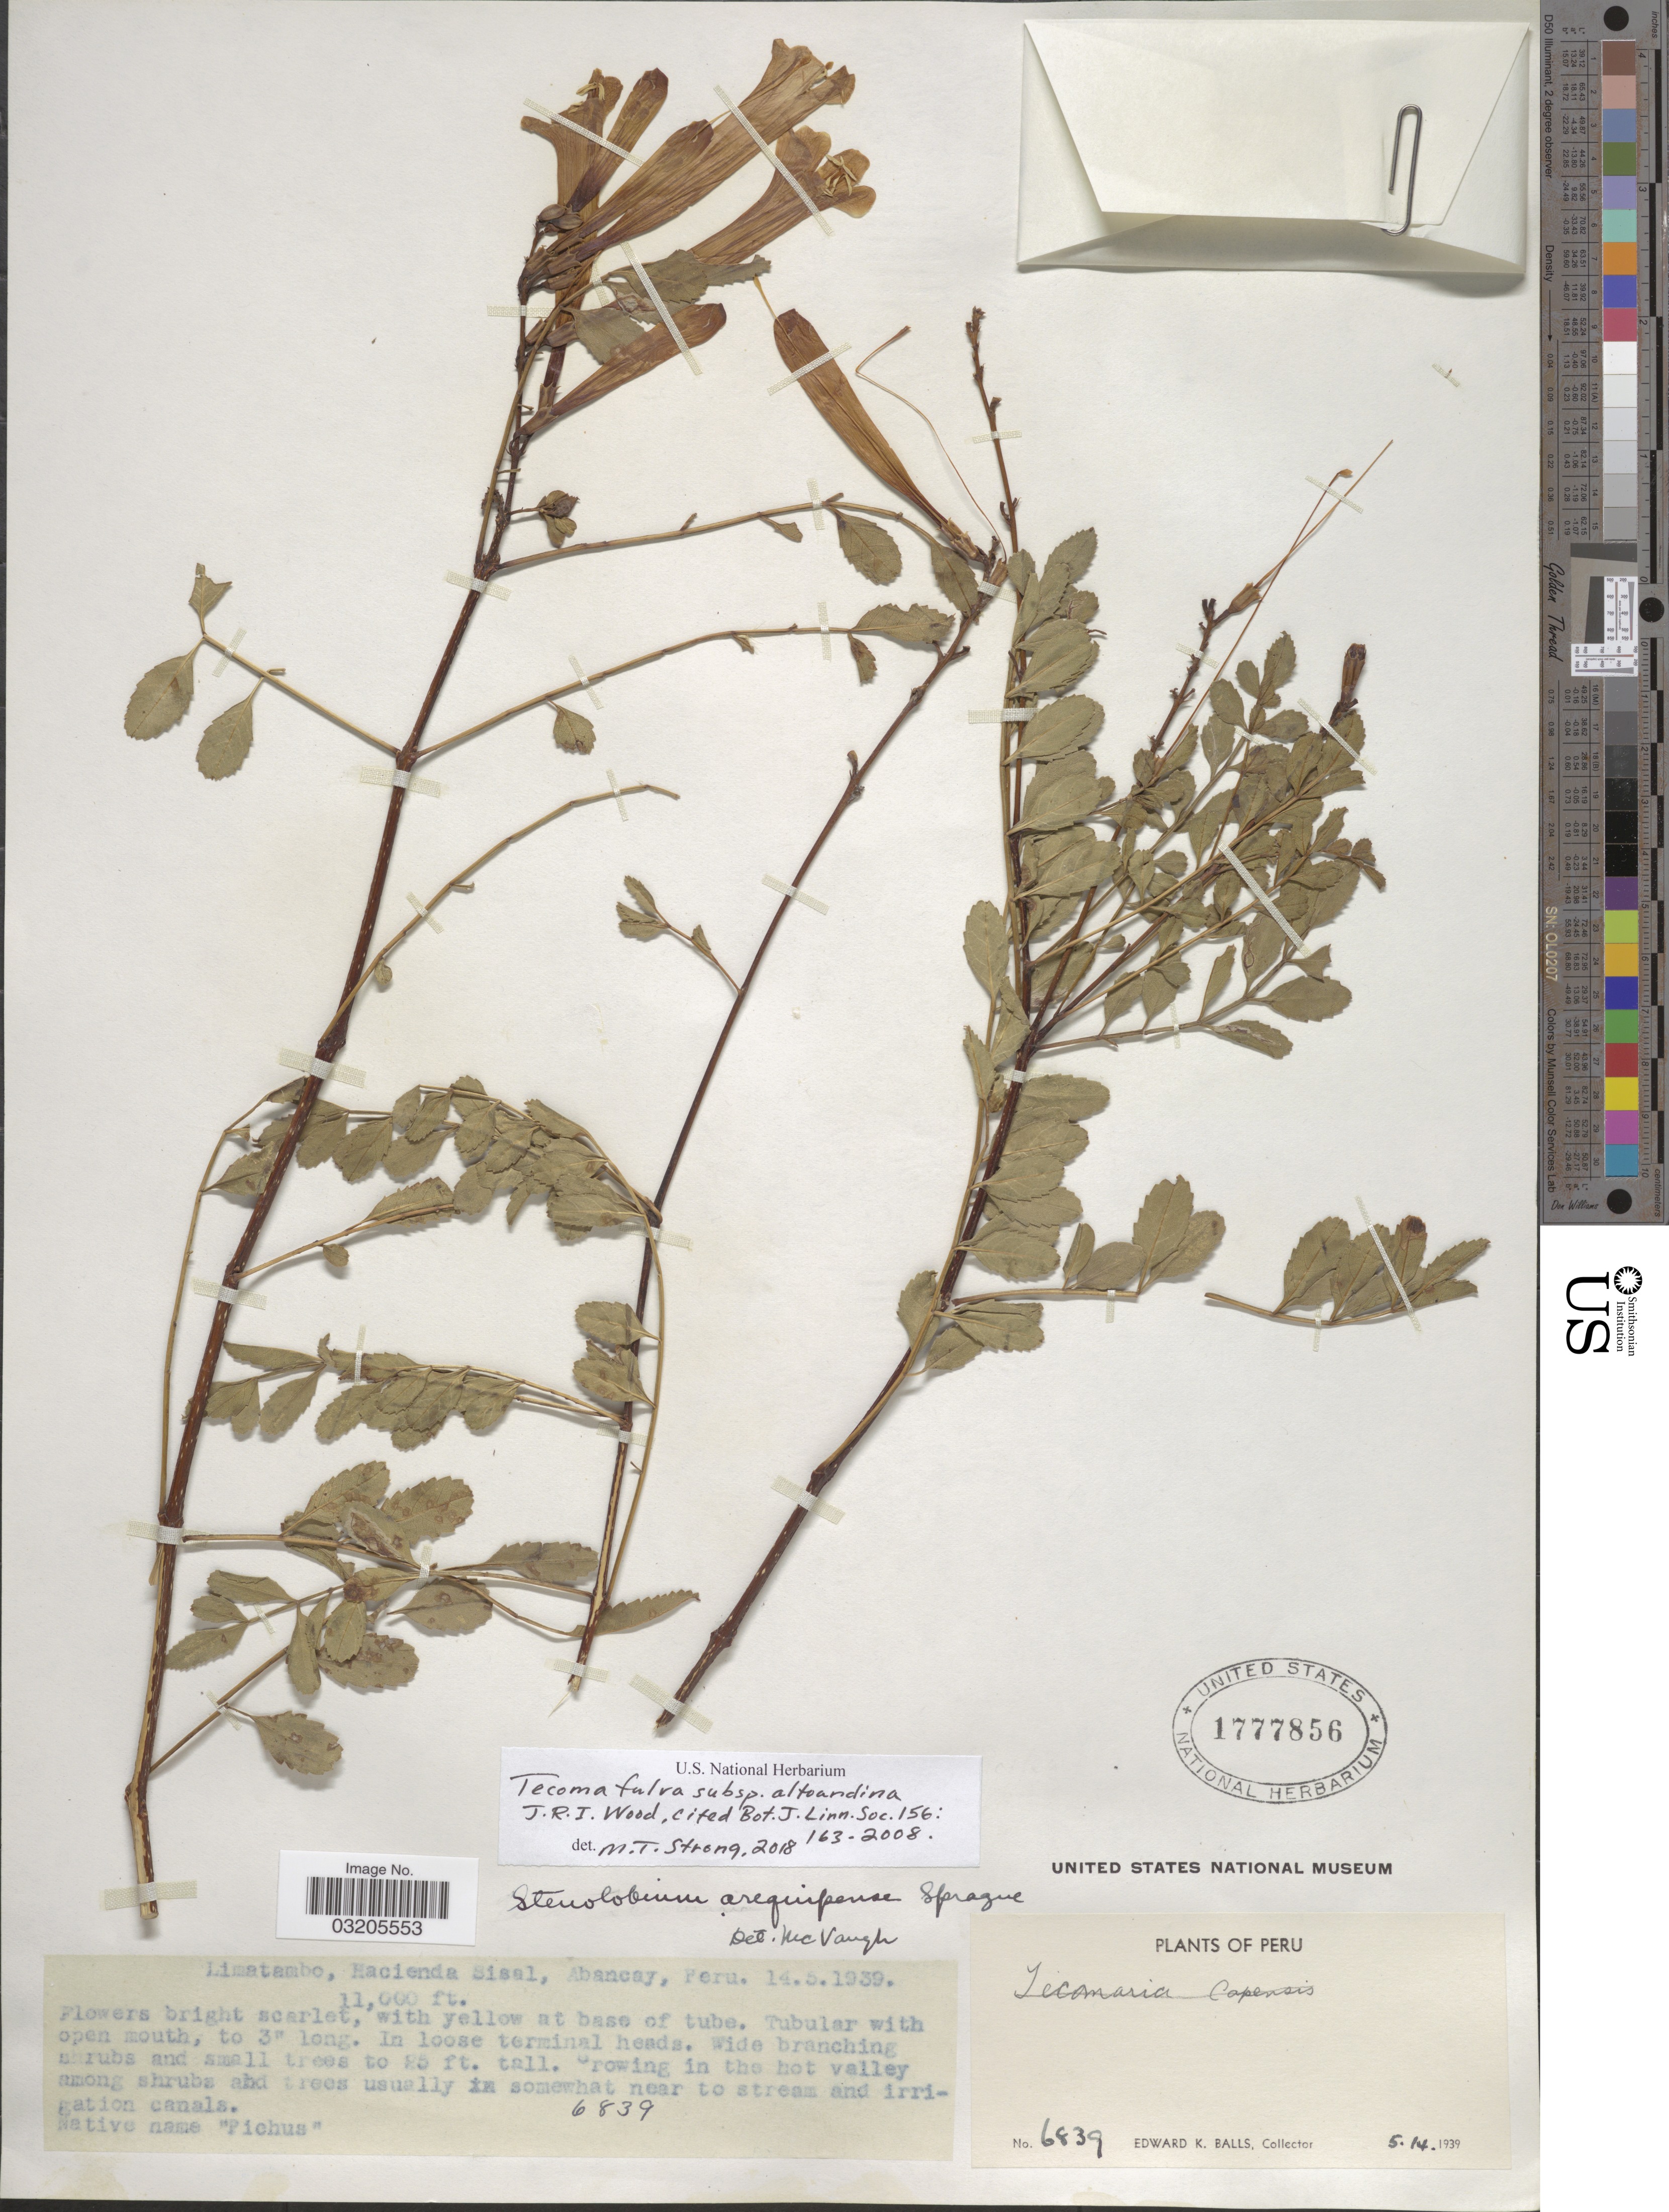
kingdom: Plantae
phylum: Tracheophyta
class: Magnoliopsida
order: Lamiales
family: Bignoniaceae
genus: Tecoma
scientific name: Tecoma fulva subsp. altoandina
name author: J.R.I. Wood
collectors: E. K. Balls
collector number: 6839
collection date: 1939-05-14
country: Peru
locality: Limatambo, Hacienda Sisal, Abancay.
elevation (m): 3353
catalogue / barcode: US 1777856